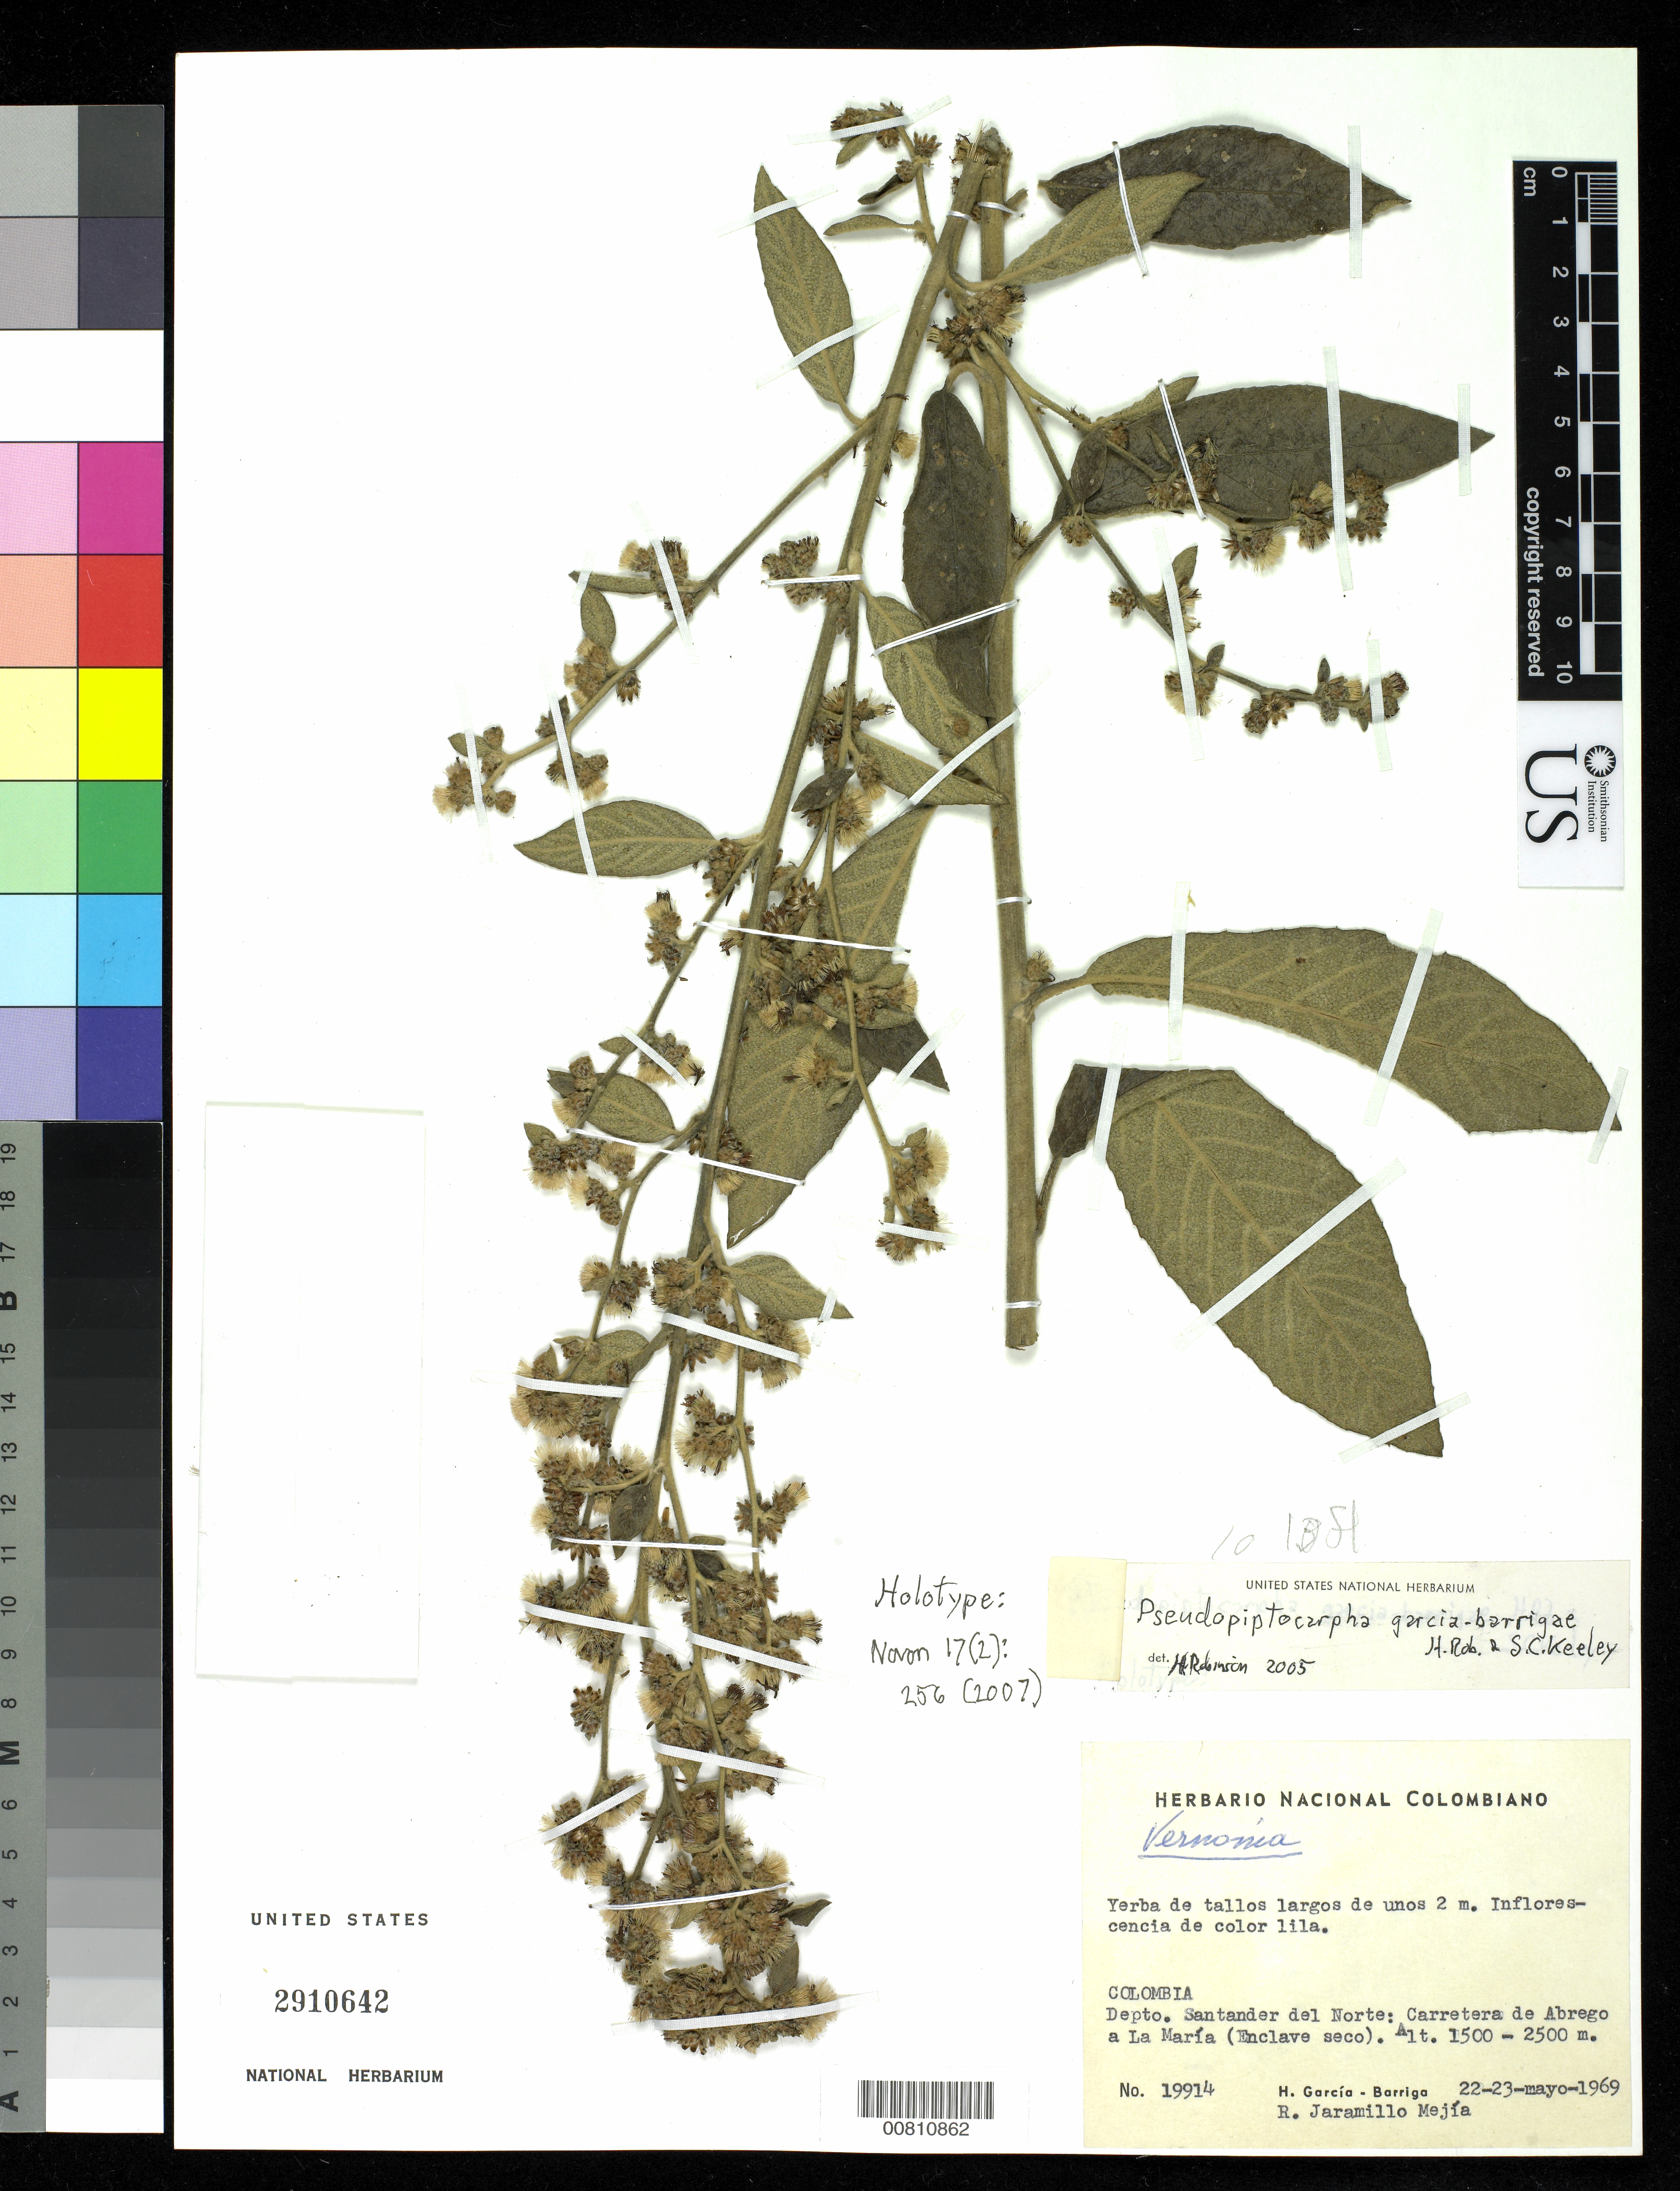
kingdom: Plantae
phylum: Tracheophyta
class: Magnoliopsida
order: Asterales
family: Asteraceae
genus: Pseudopiptocarpha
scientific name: Pseudopiptocarpha garcia-barrigae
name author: H. Rob. & S.C. Keeley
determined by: Robinson, Harold E., (US)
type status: Holotype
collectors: H. García Barriga & R. Jaramillo M.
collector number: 19914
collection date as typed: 22 May 1969 to 23 May 1969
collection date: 1969-05-22/1969-05-23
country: Colombia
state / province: Norte de Santander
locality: Depto. Santander del Norte: Carretera de Abrego a La María (Enclave seco).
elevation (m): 1500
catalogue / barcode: US 2910642